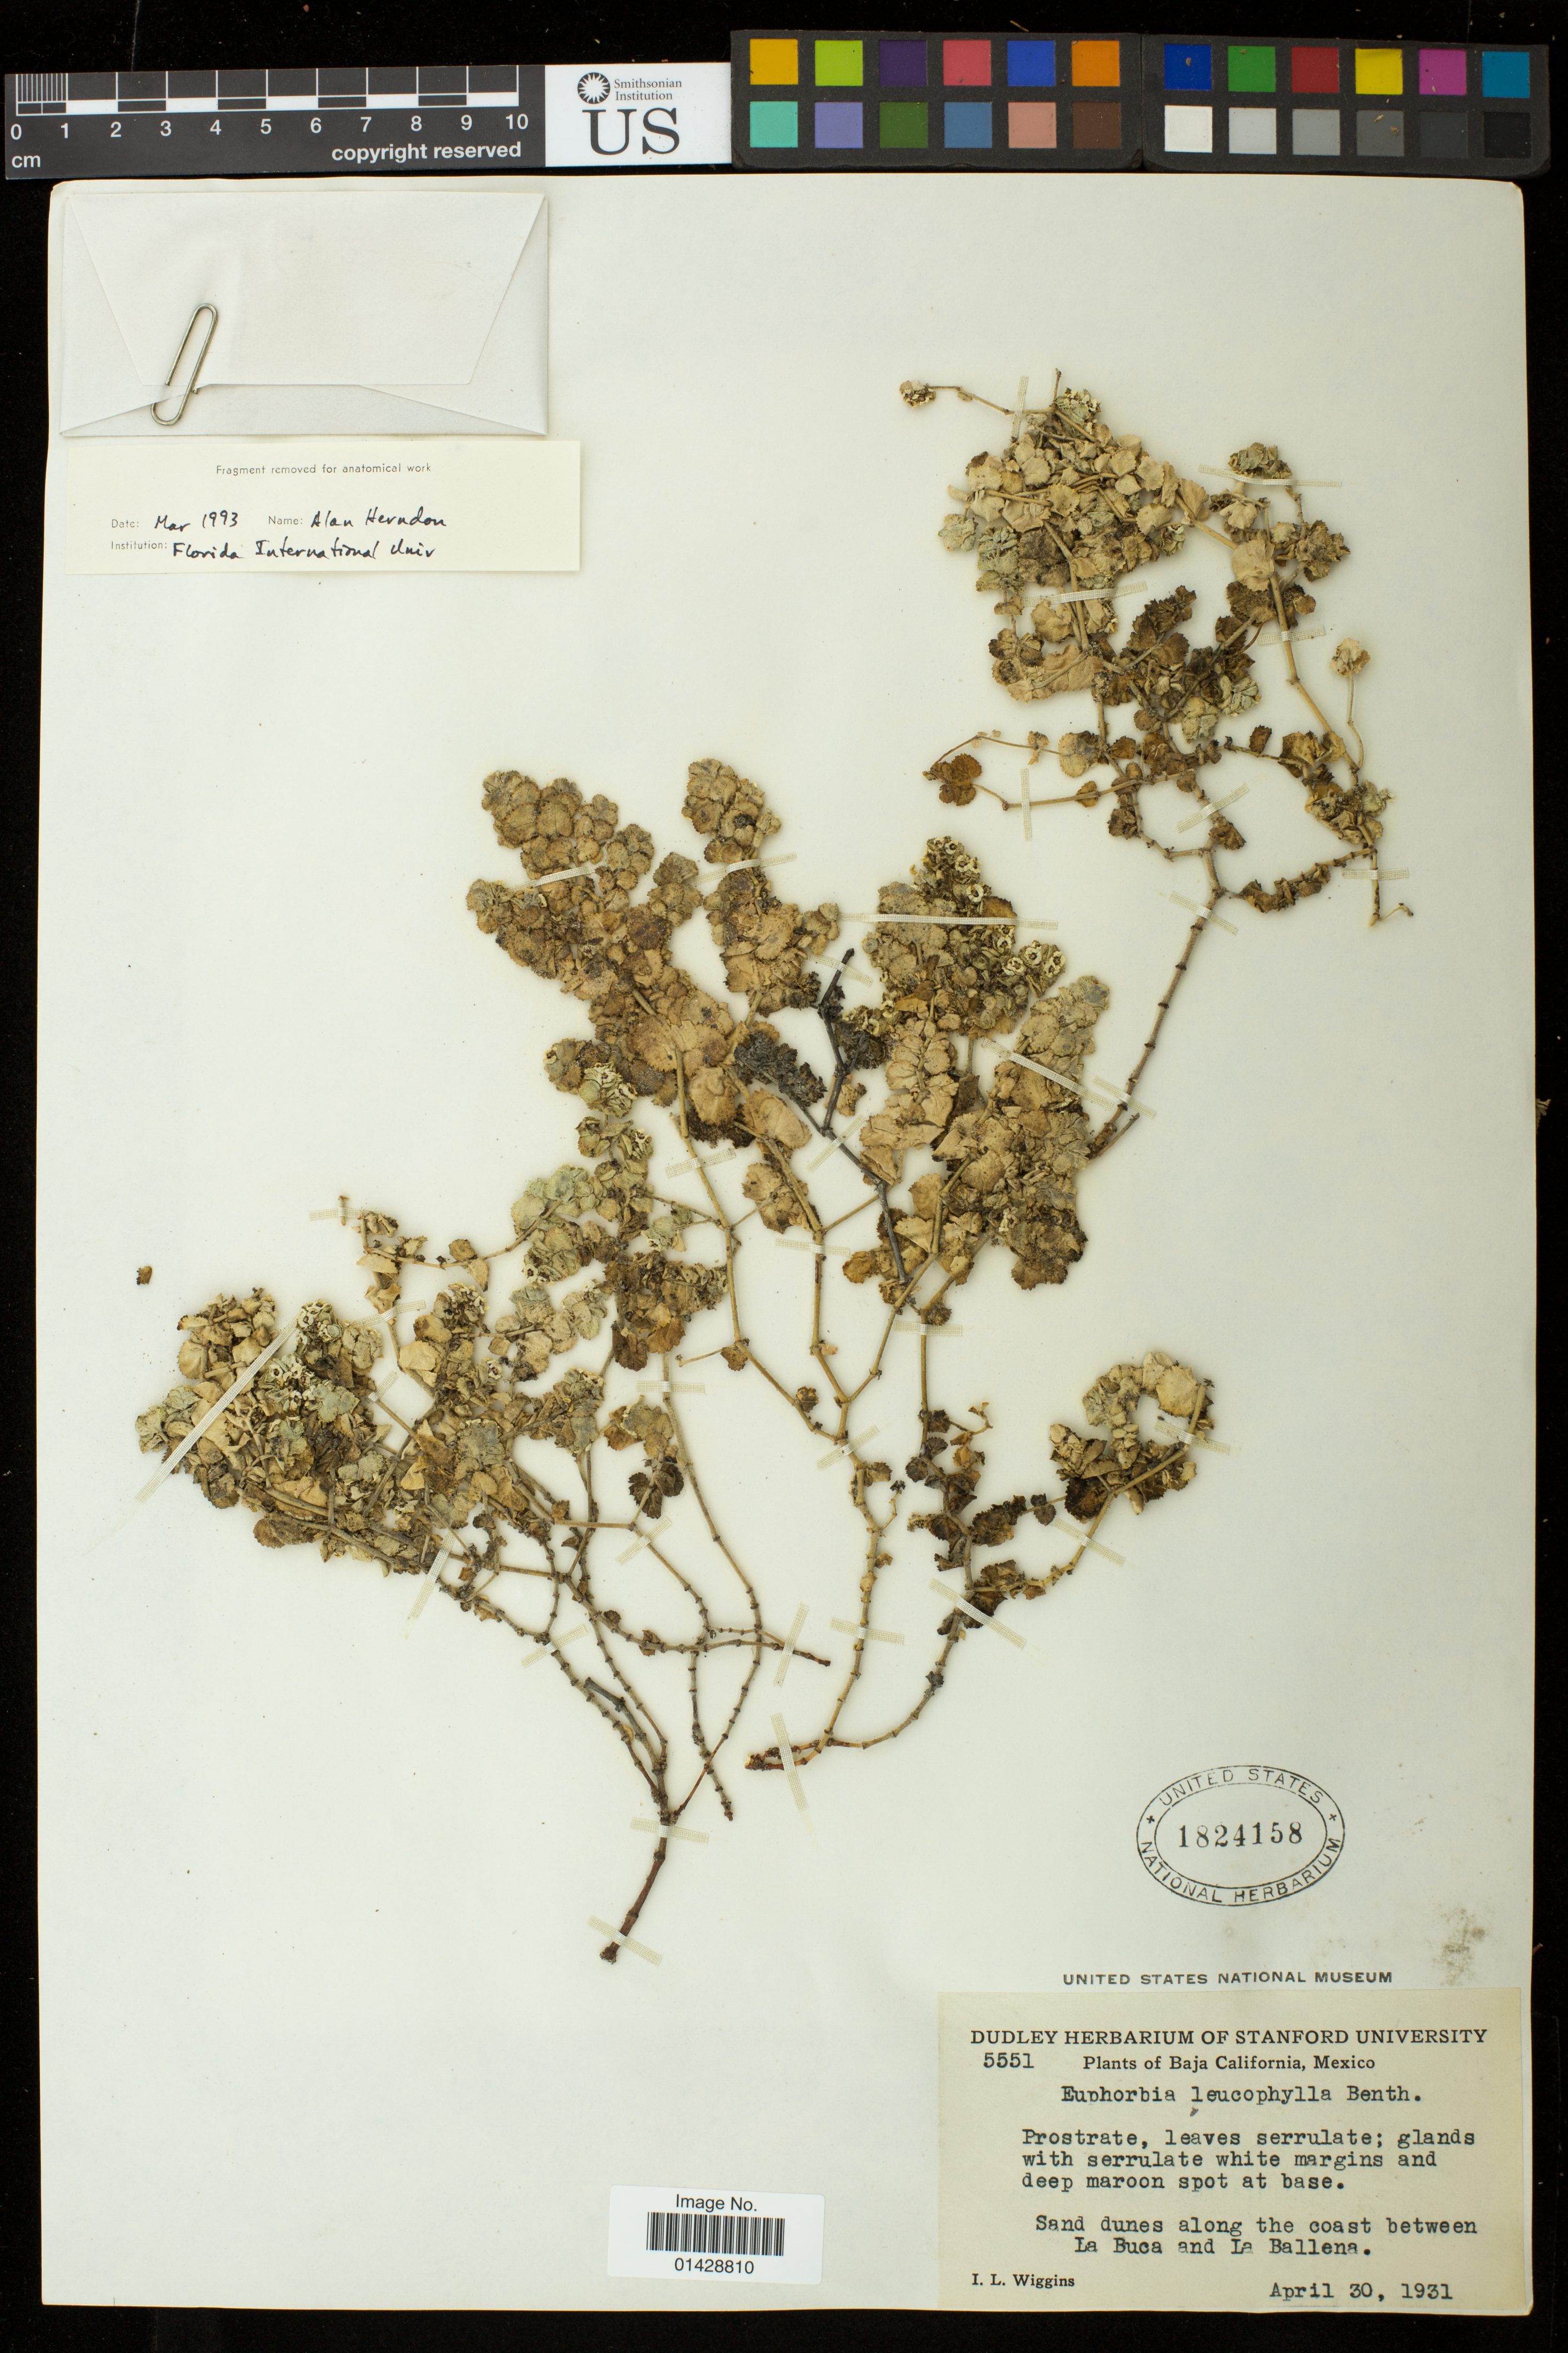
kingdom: Plantae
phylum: Tracheophyta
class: Magnoliopsida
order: Malpighiales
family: Euphorbiaceae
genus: Euphorbia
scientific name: Euphorbia leucophylla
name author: Benth.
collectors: I. L. Wiggins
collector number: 5551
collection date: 1931-04-30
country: Mexico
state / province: Baja California Sur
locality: Sand dunes along the coast between La Buca and La Ballena.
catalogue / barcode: US 1824158